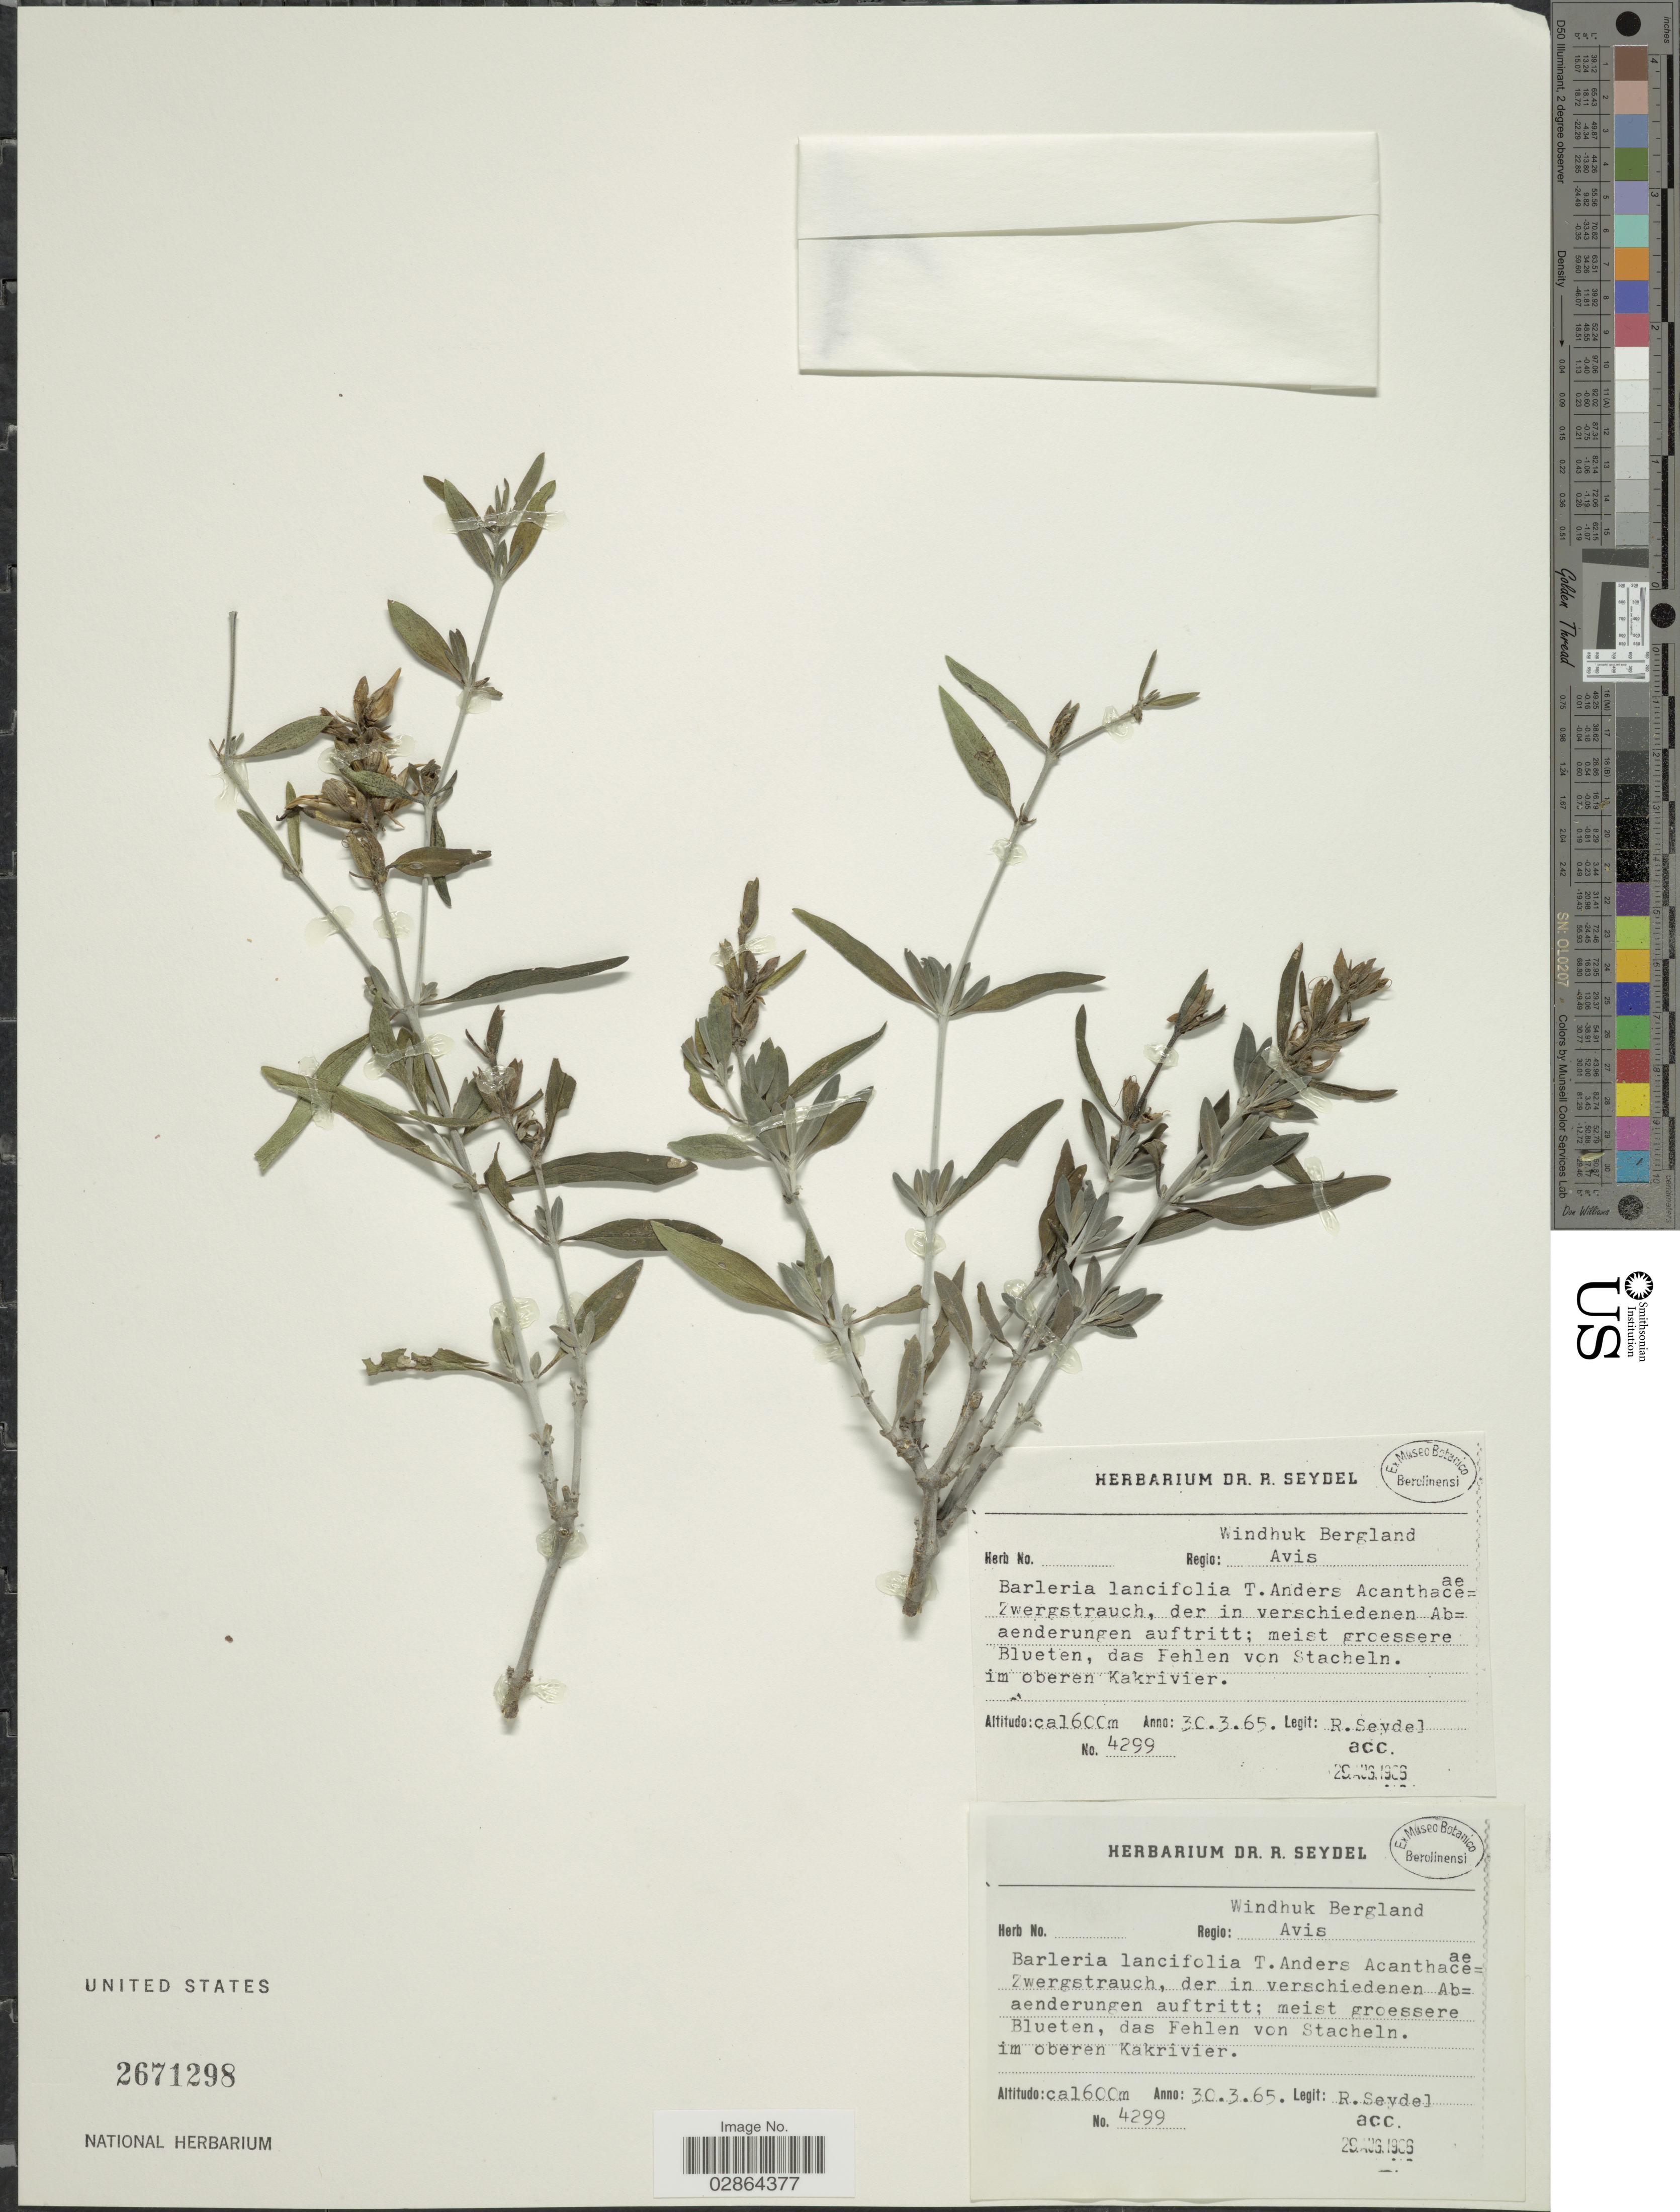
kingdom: Plantae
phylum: Tracheophyta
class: Magnoliopsida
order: Lamiales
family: Acanthaceae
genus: Barleria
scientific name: Barleria lancifolia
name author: T. Anderson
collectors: R. Seydel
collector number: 4299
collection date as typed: Transcribed d/m/y: 30/3/65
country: Namibia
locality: Regio; Windhuk Bergland Avis.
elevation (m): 1600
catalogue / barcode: US 2671298